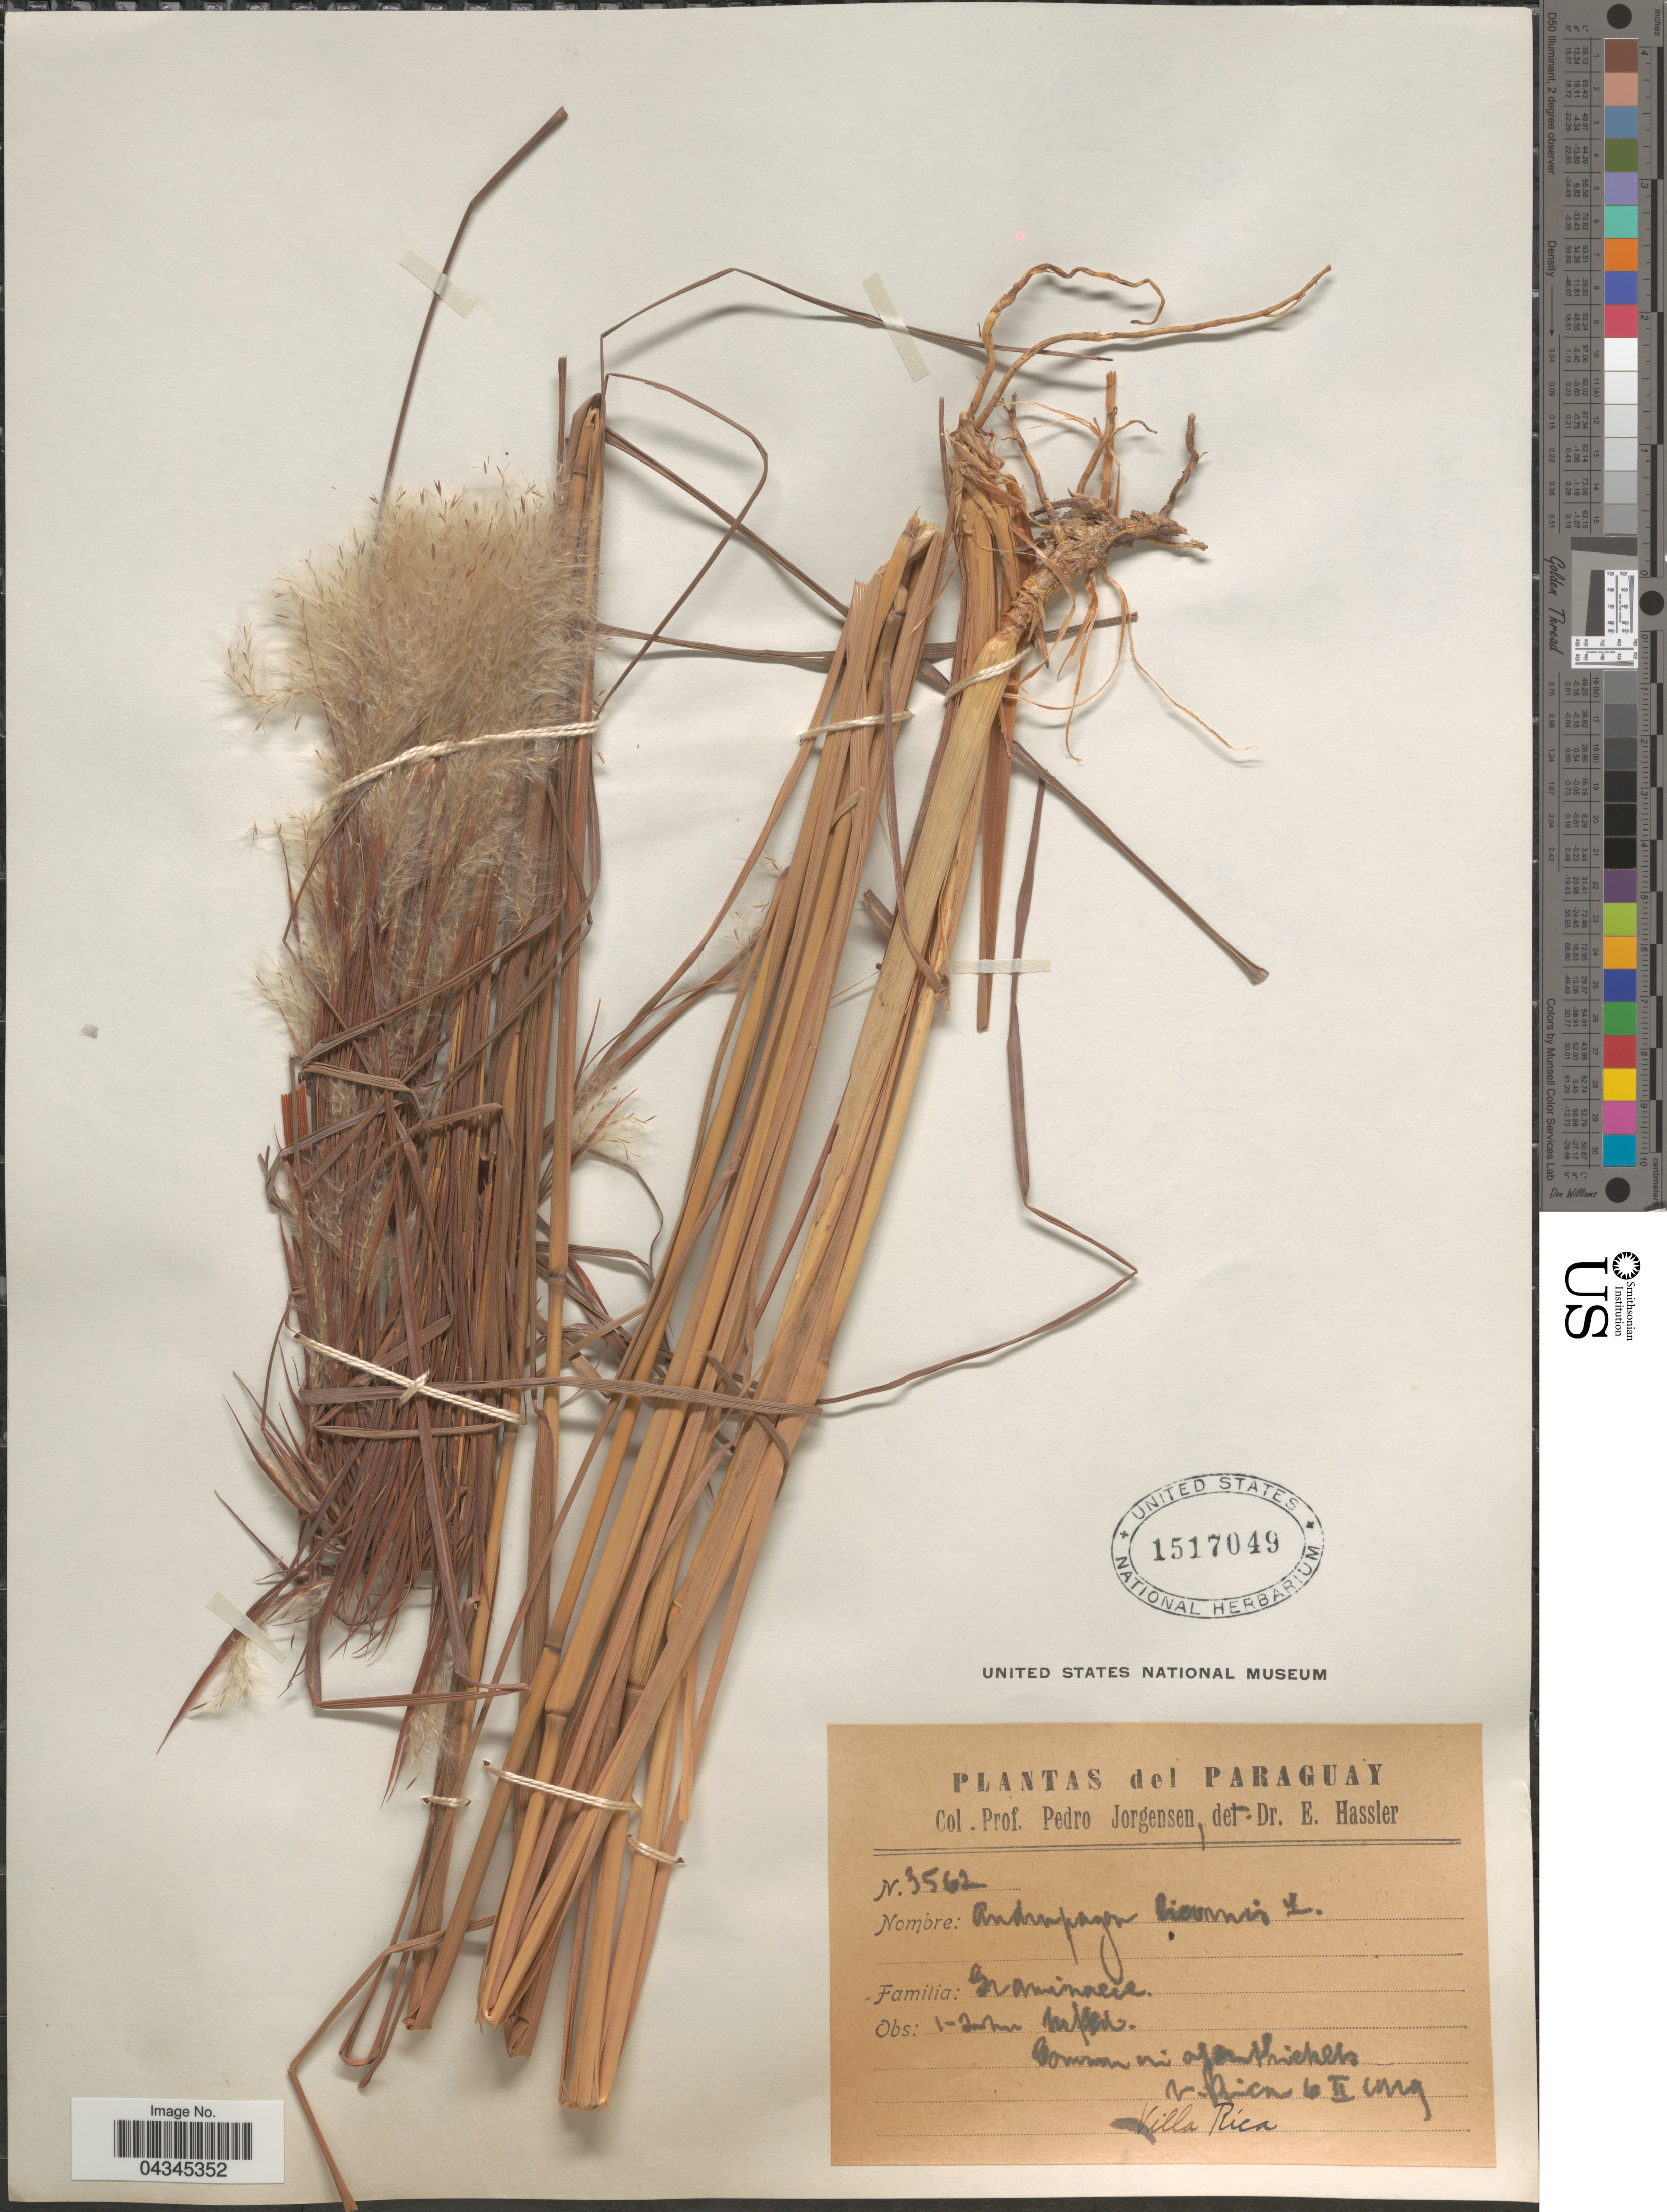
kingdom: Plantae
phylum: Tracheophyta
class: Liliopsida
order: Poales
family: Poaceae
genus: Andropogon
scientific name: Andropogon bicornis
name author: L.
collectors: P. Jörgensen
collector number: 3562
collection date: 1929-02-10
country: Paraguay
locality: Villa Rica.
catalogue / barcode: US 1517049